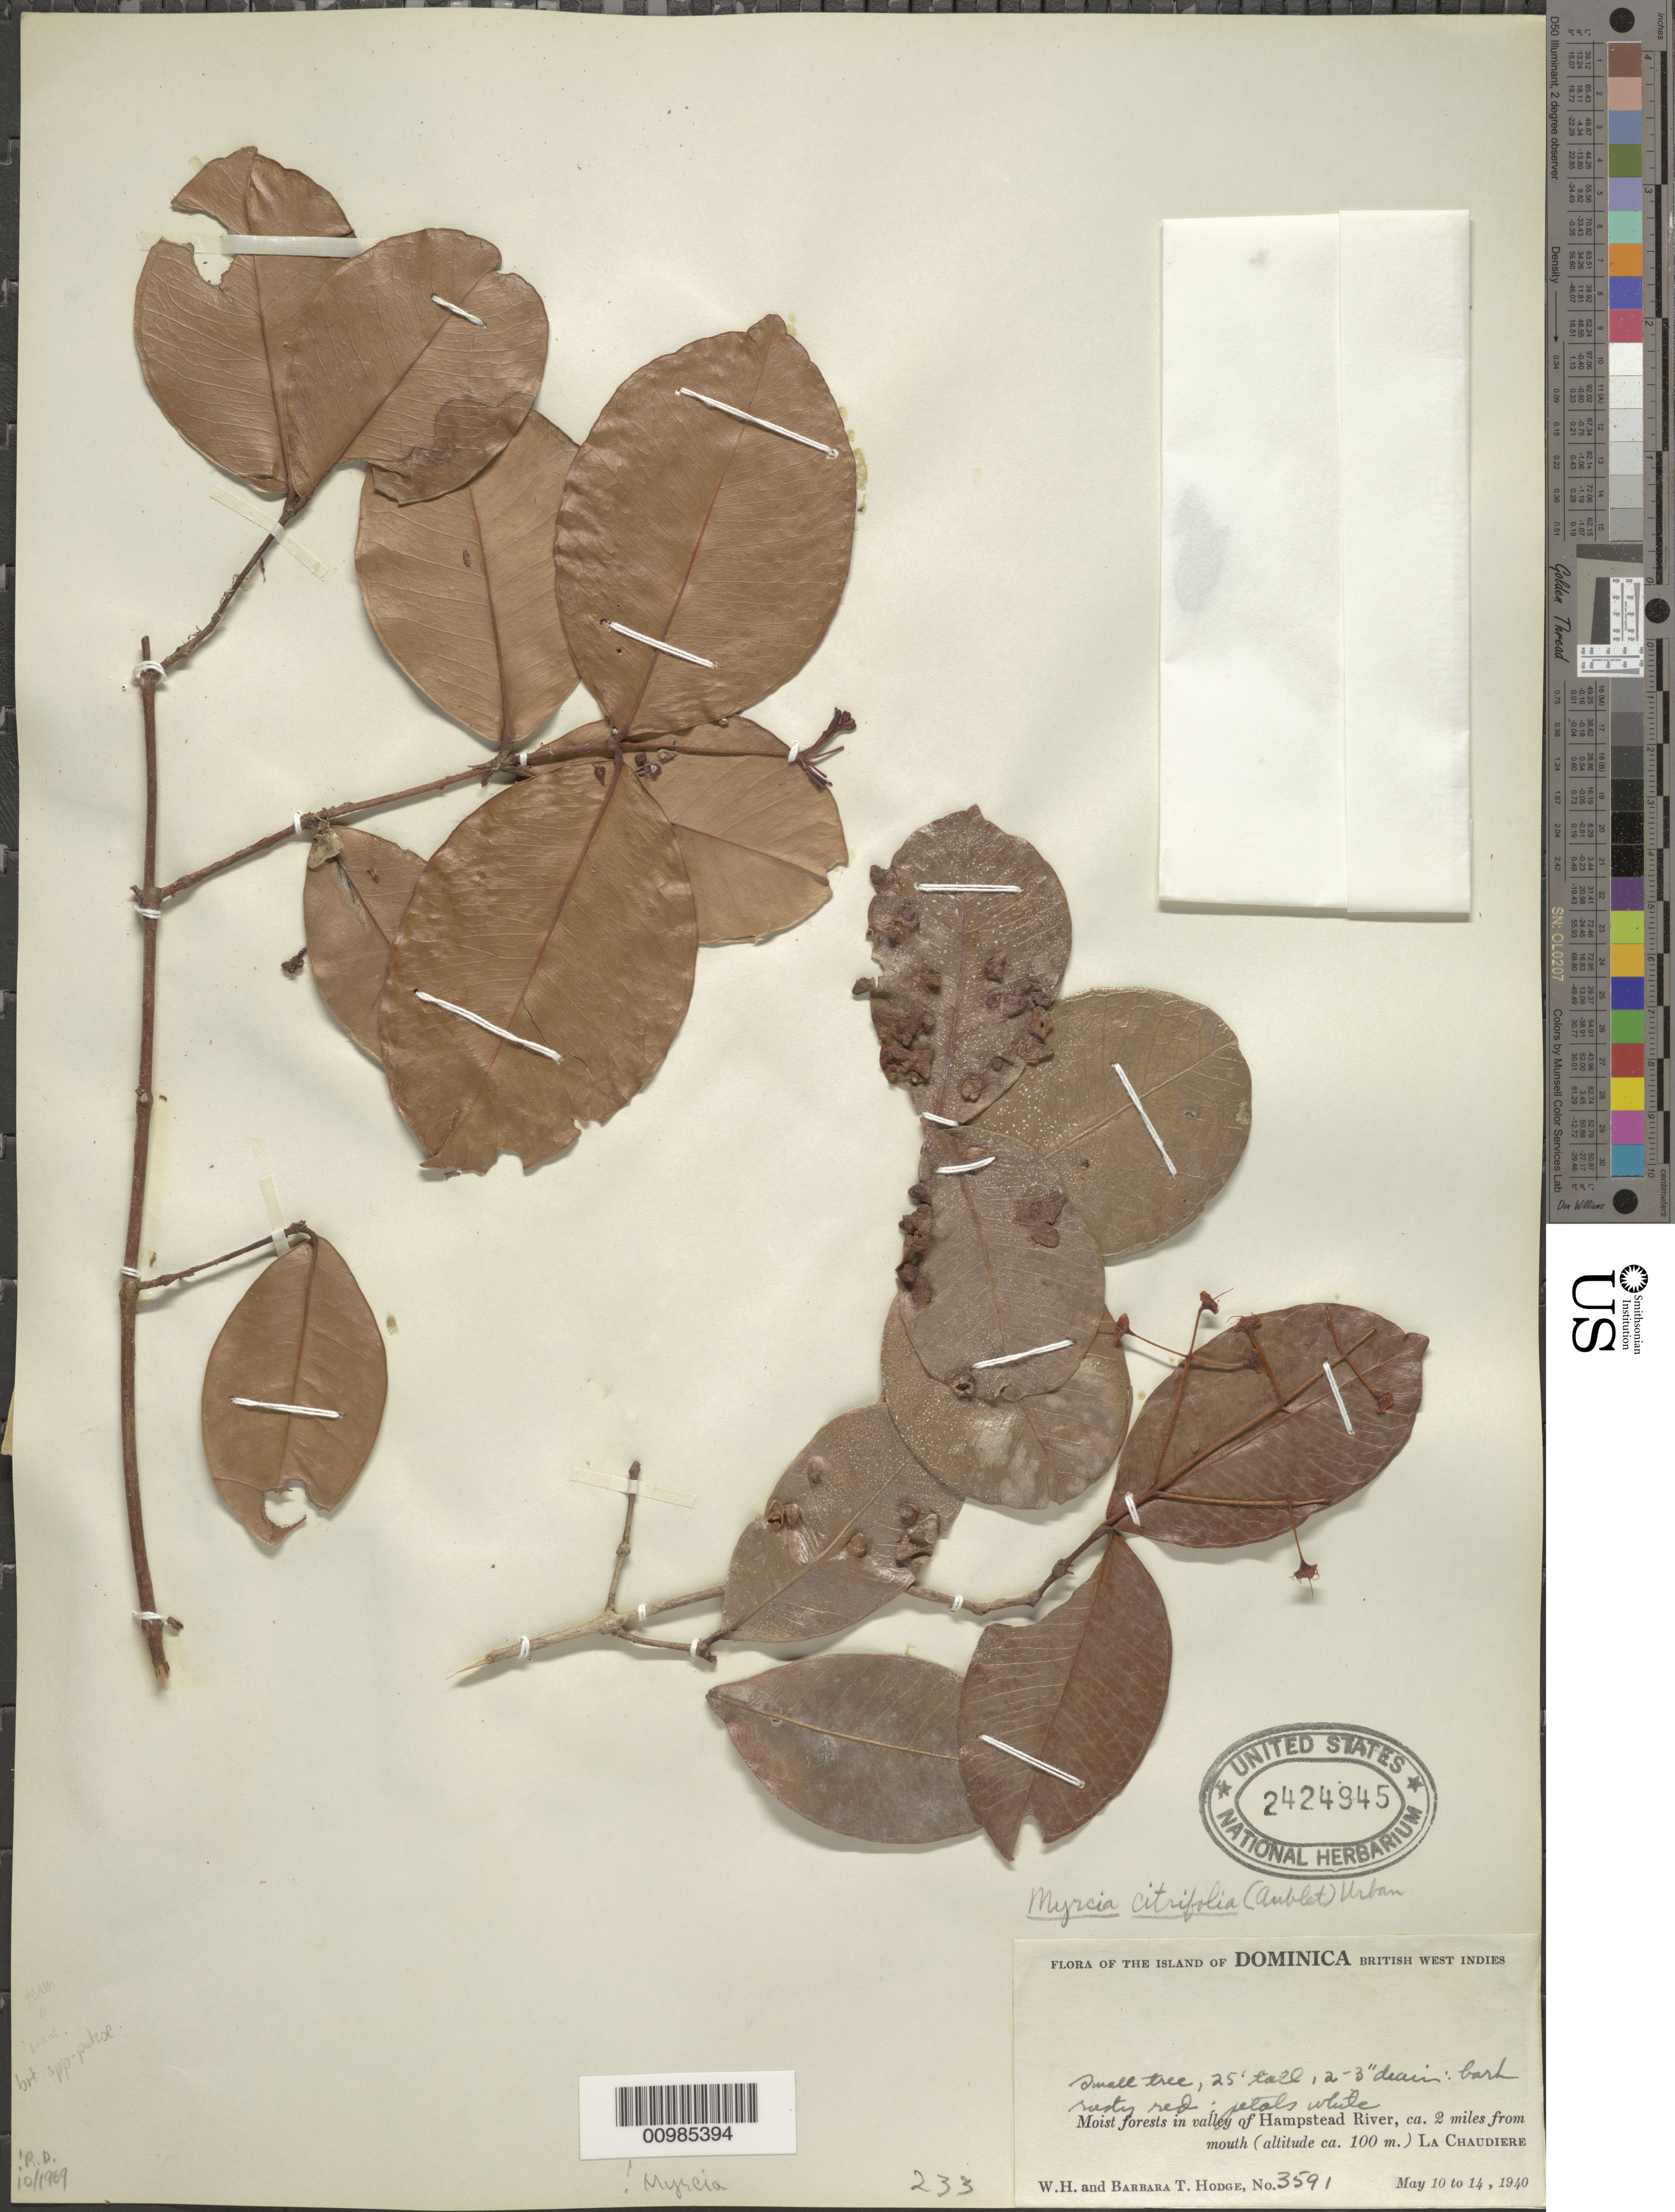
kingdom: Plantae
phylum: Tracheophyta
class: Magnoliopsida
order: Myrtales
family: Myrtaceae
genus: Myrcia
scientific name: Myrcia citrifolia var. citrifolia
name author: (Aubl.) Urb.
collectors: W. Hodge & B. Hodge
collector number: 3591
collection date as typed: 10 May 1940 to 14 May 1940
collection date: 1940-05-10/1940-05-14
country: Dominica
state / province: St. Andrew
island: Dominica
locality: Valley of Hampstead River, ca. 2 mi. from mouth. La Chaudiere.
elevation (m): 100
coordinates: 0 N, 0 E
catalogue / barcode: US 2424945